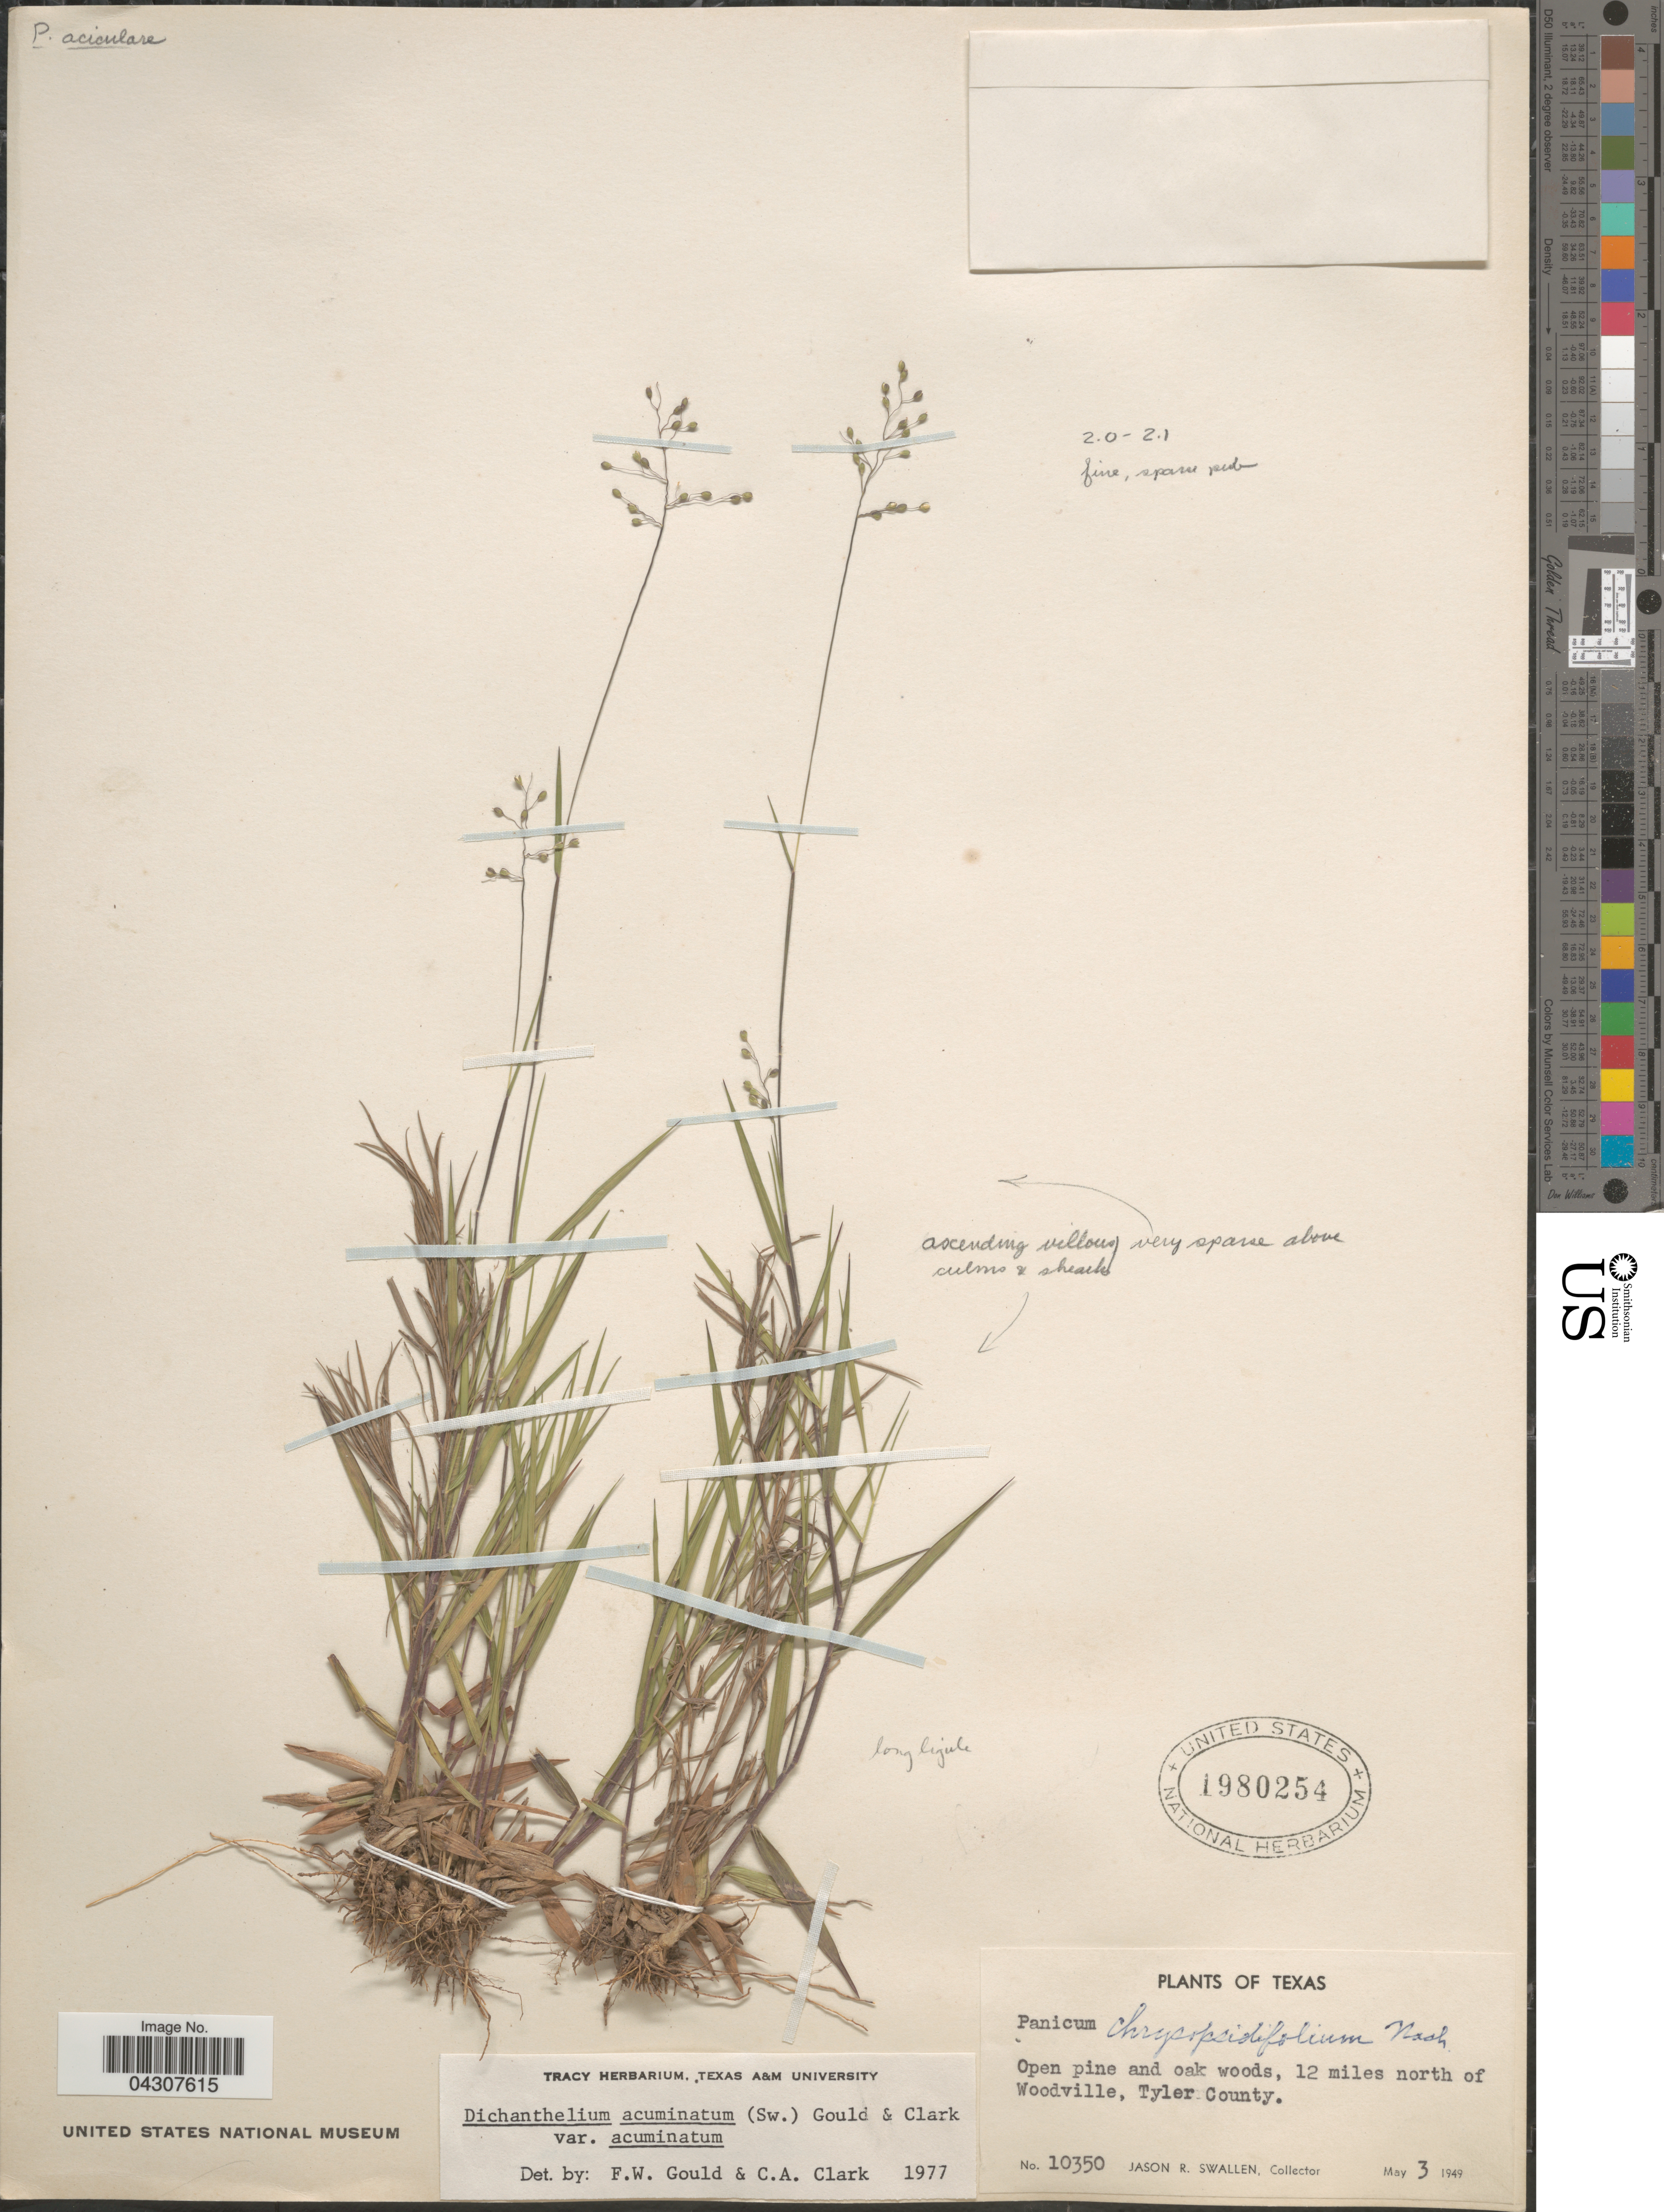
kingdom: Plantae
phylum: Tracheophyta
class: Liliopsida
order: Poales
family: Poaceae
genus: Dichanthelium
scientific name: Dichanthelium acuminatum var. acuminatum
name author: (Sw.) Gould & C.A. Clark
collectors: J. R. Swallen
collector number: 10350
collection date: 1949-05-03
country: United States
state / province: Texas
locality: Open pine and oak woods, 12 miles north of Woodville, Tyler County.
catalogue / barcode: US 1980254